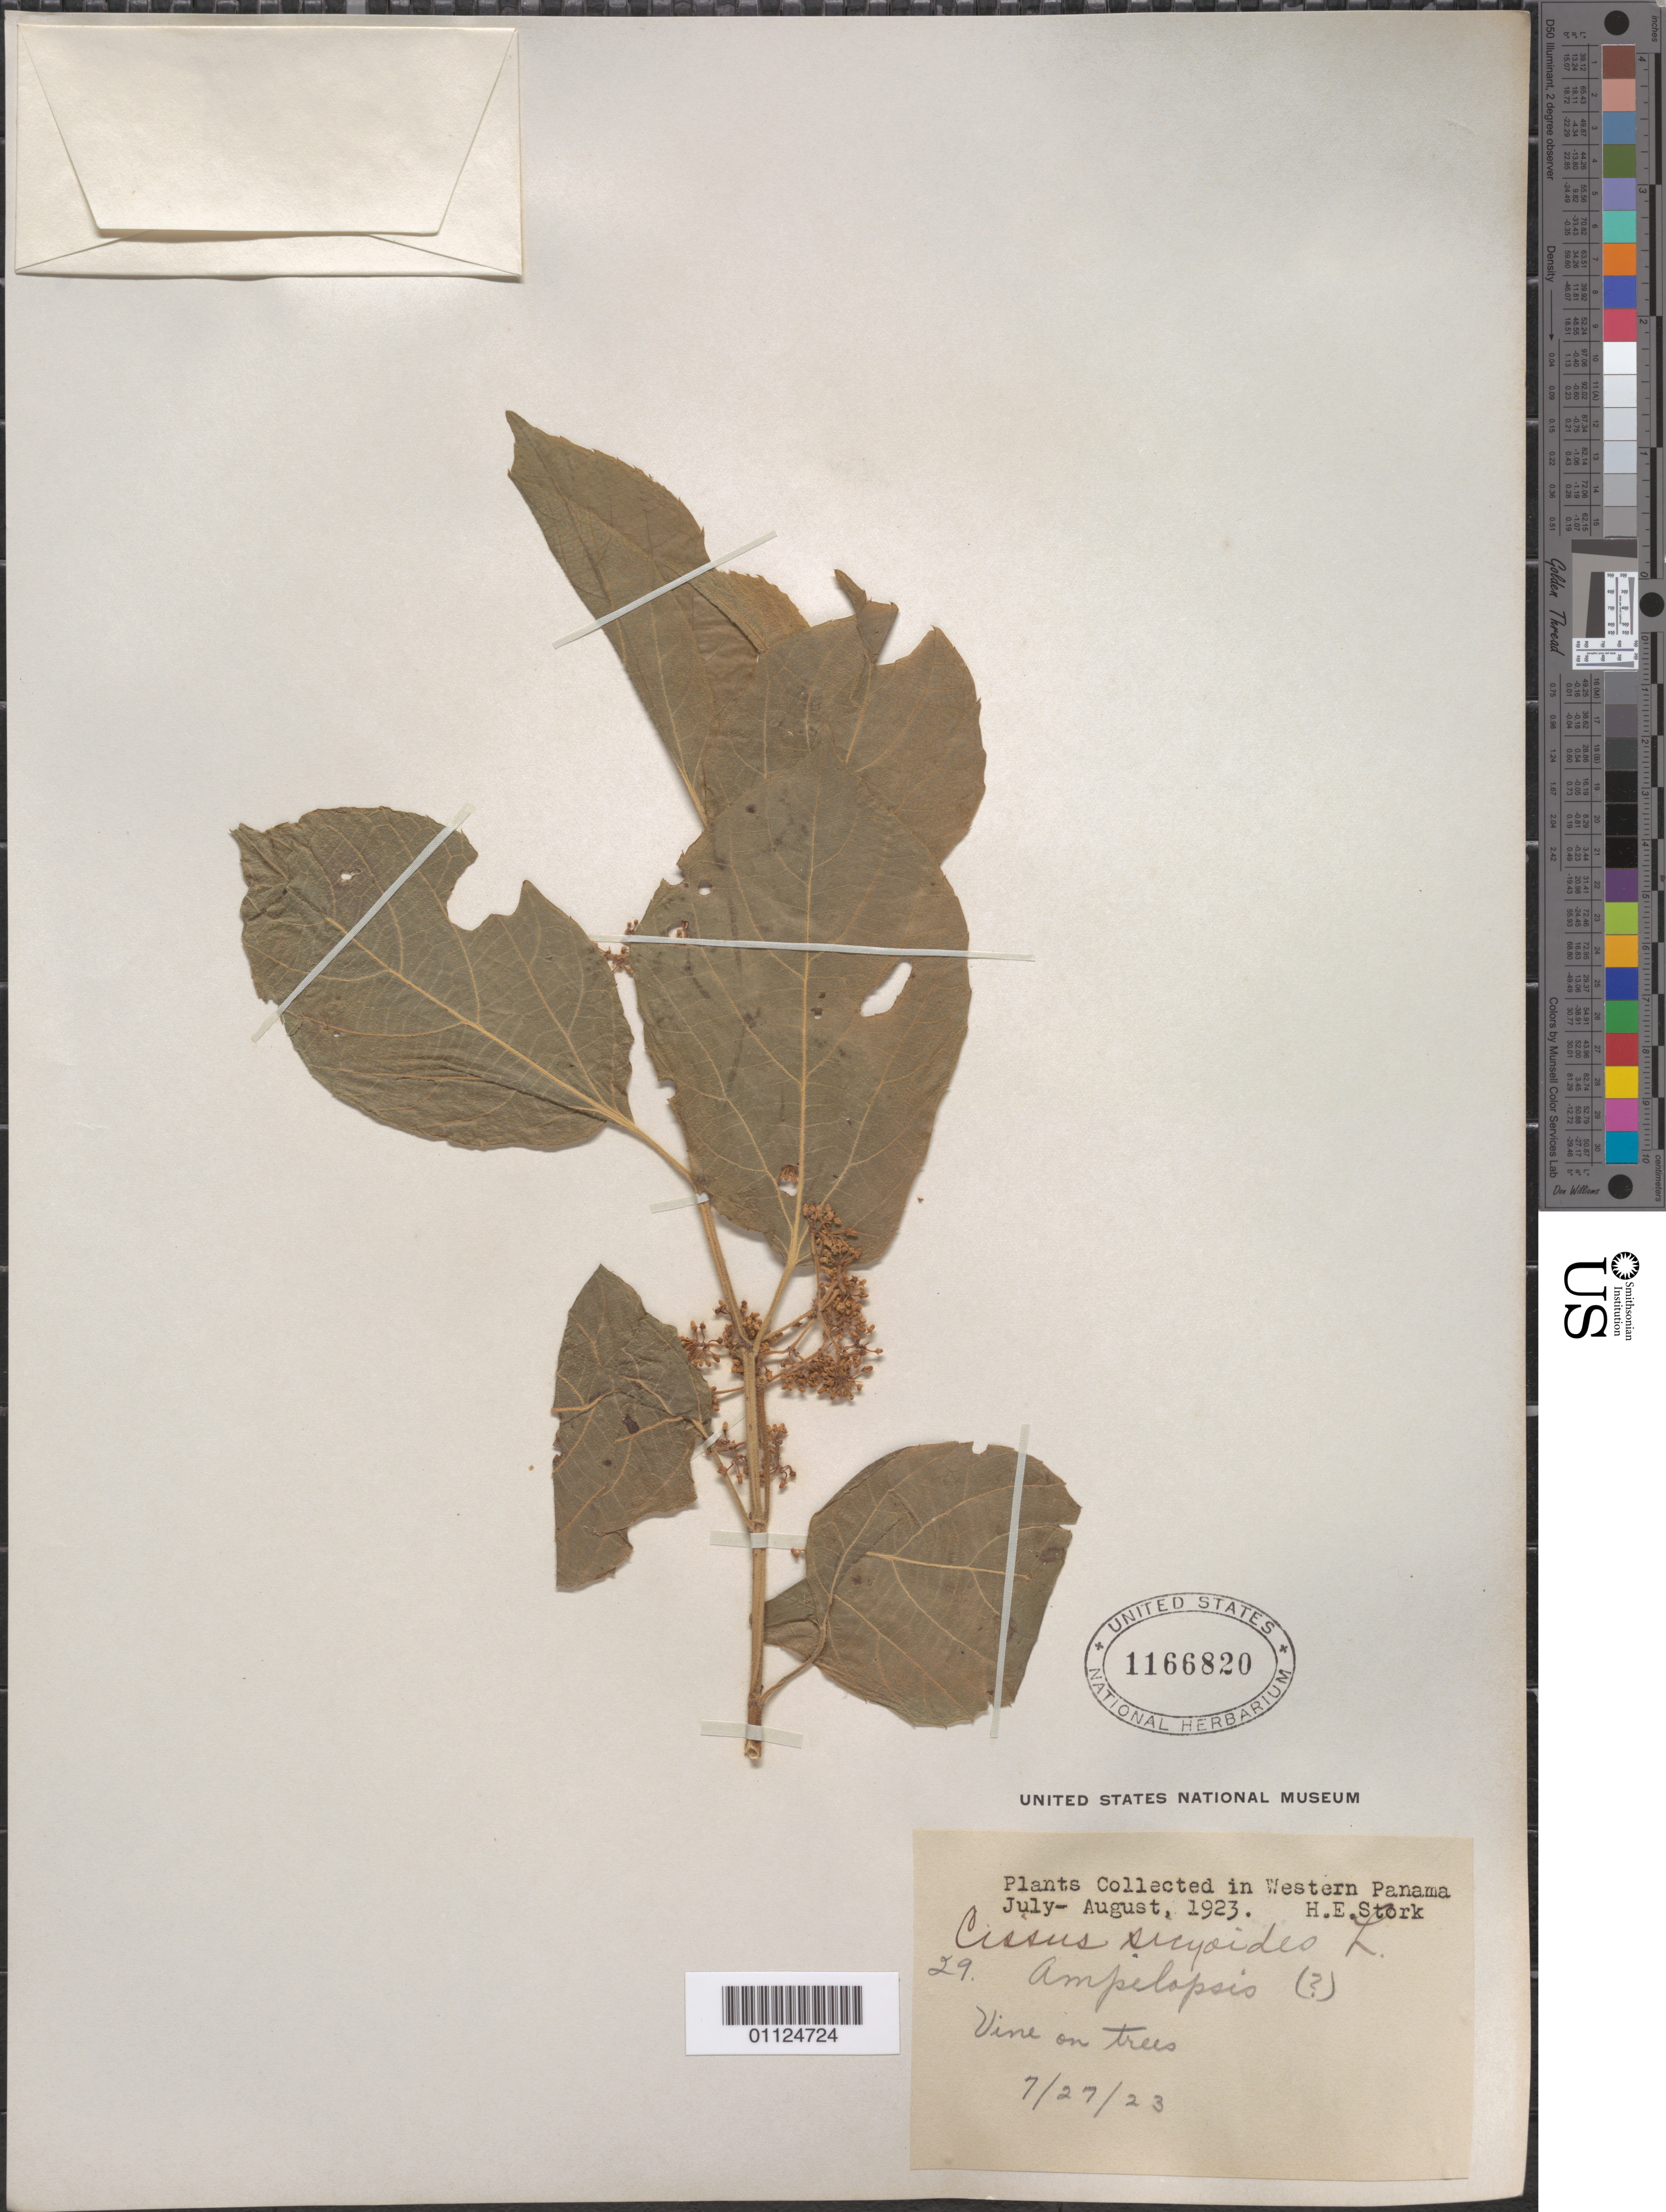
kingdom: Plantae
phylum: Tracheophyta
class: Magnoliopsida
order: Vitales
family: Vitaceae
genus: Cissus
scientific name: Cissus verticillata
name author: (L.) Nicolson & C.E. Jarvis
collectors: H. E. Stork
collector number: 29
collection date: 1923-07/1923-08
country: Panama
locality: W Panama.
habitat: Vine on trees.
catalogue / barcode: US 1166820